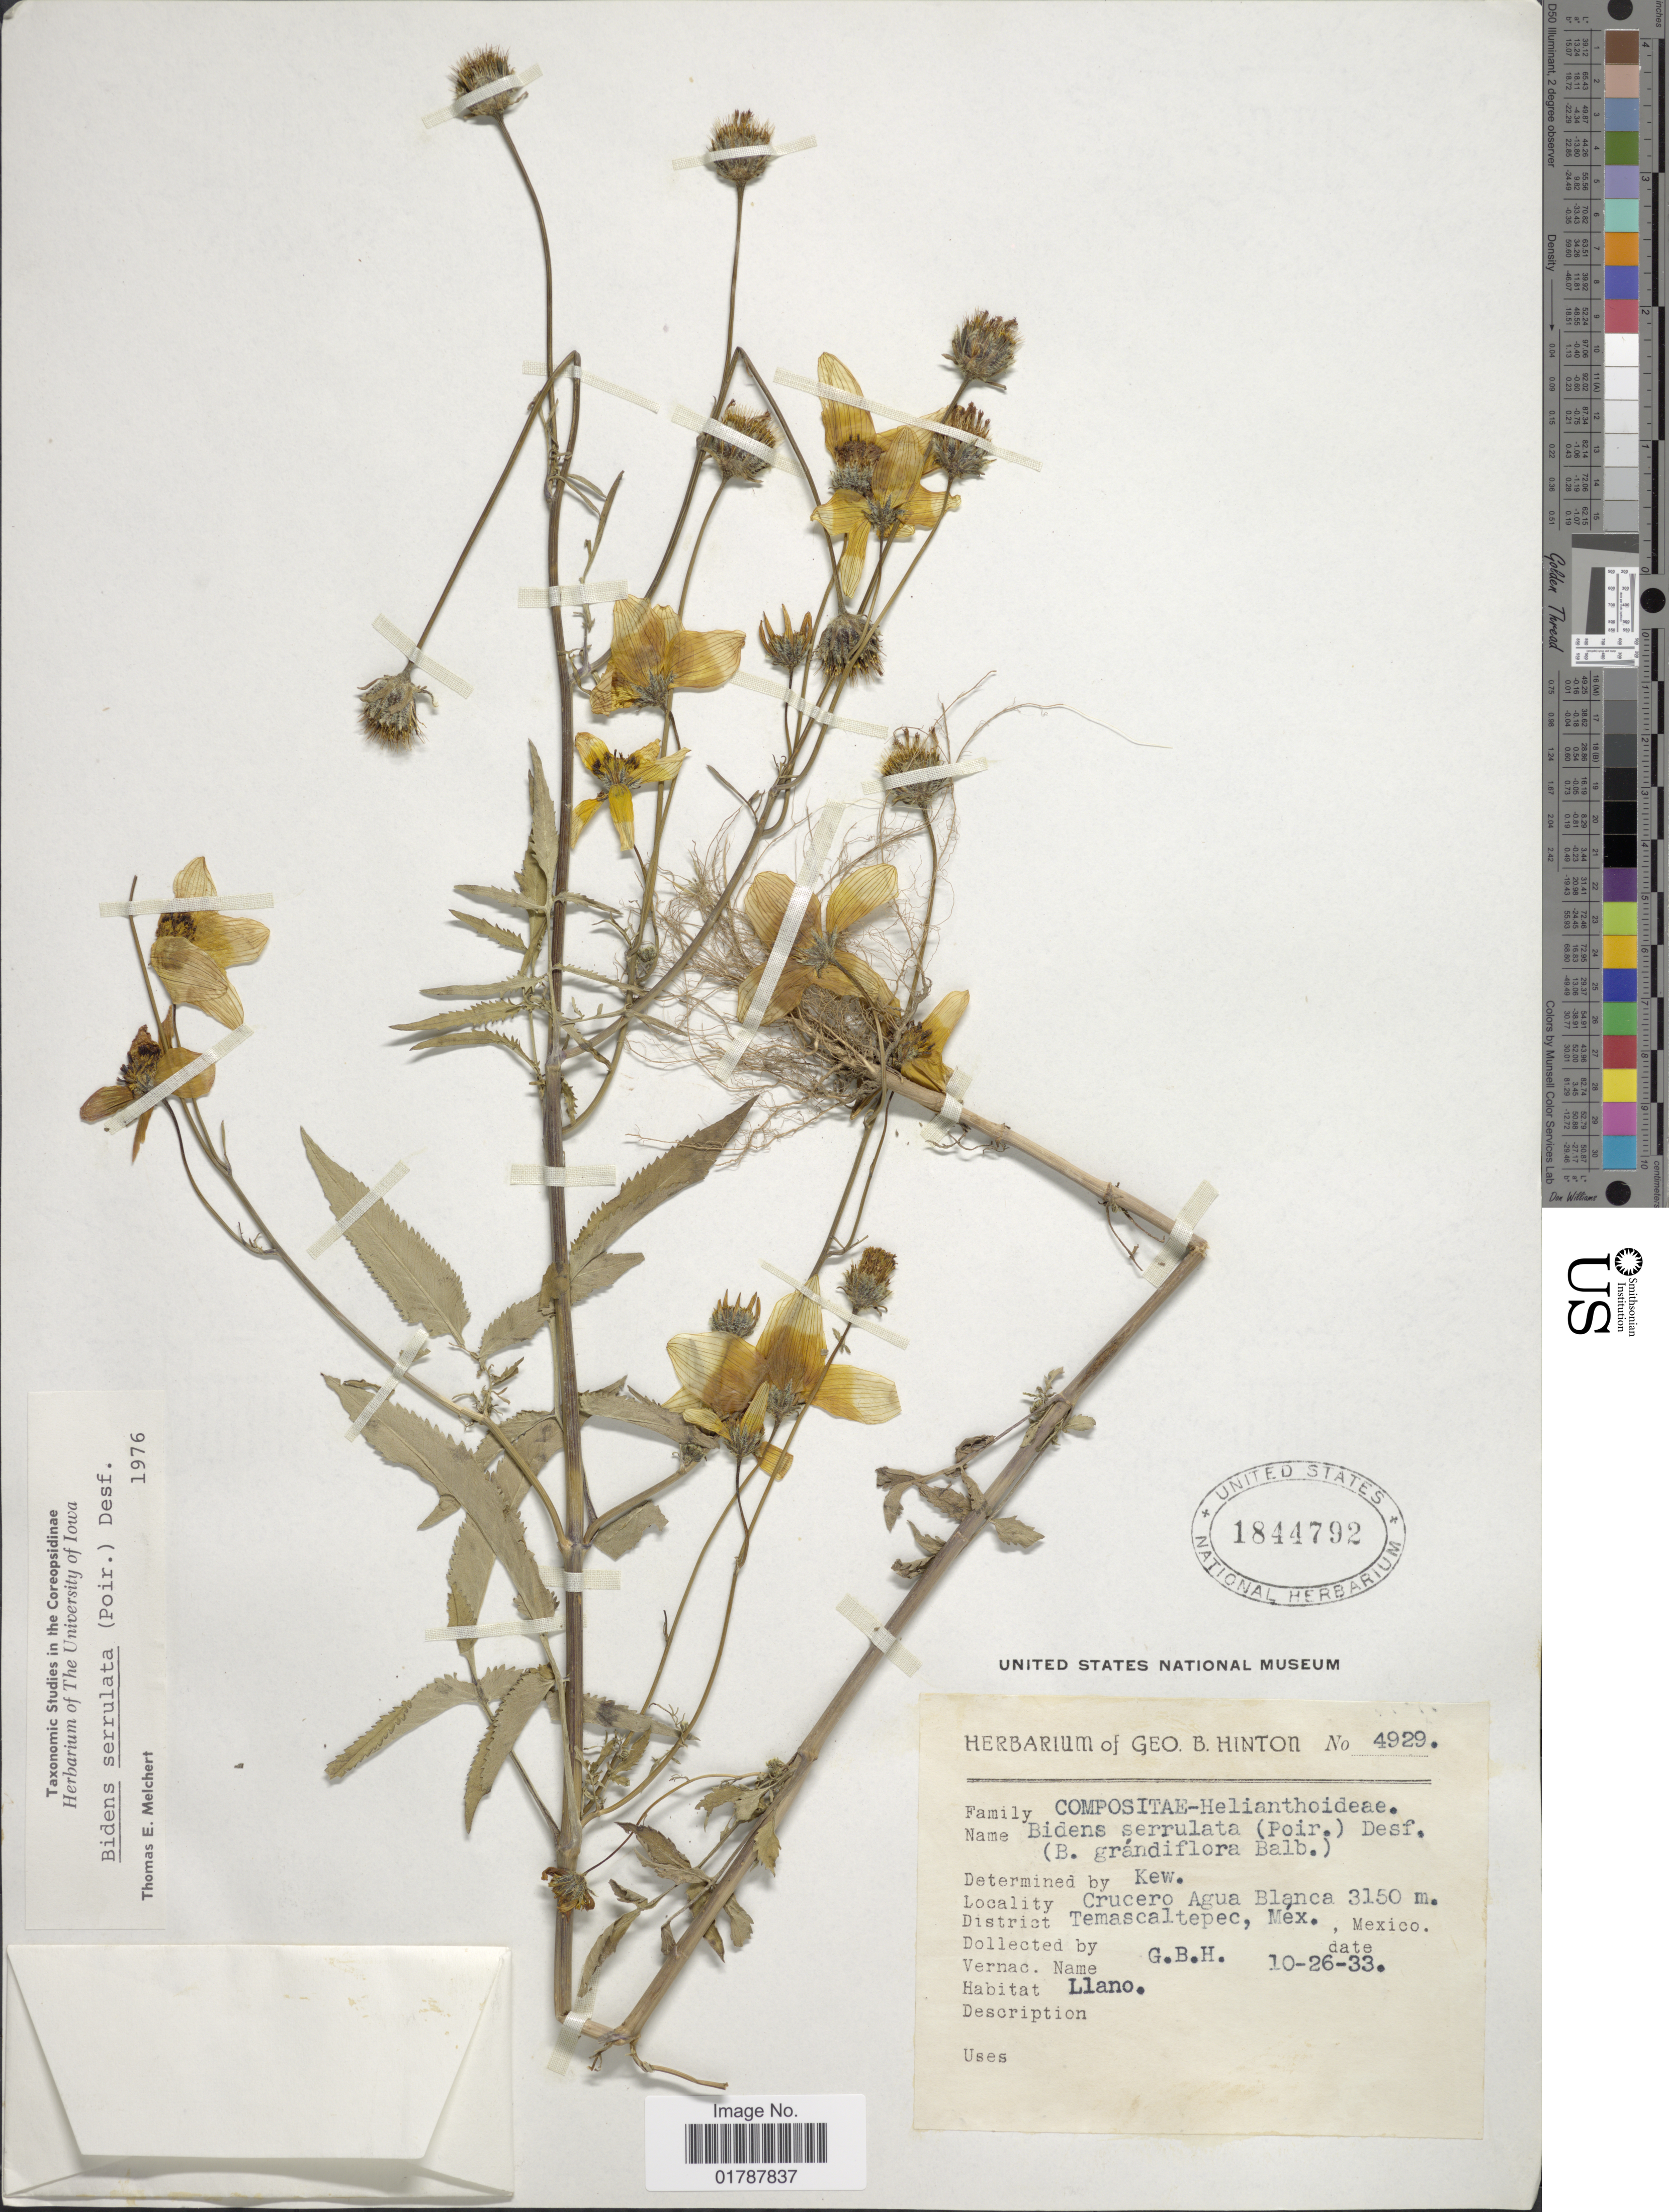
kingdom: Plantae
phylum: Tracheophyta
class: Magnoliopsida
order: Asterales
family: Asteraceae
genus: Bidens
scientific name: Bidens serrulata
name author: (Poir.) Desf.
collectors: G. B. Hinton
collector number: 4929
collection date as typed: Transcribed d/m/y: 26/10/33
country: Mexico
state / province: México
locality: Crucero Agua Blanca, District Temascaltepec, Mex., Mexico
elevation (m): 3150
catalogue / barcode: US 1844792